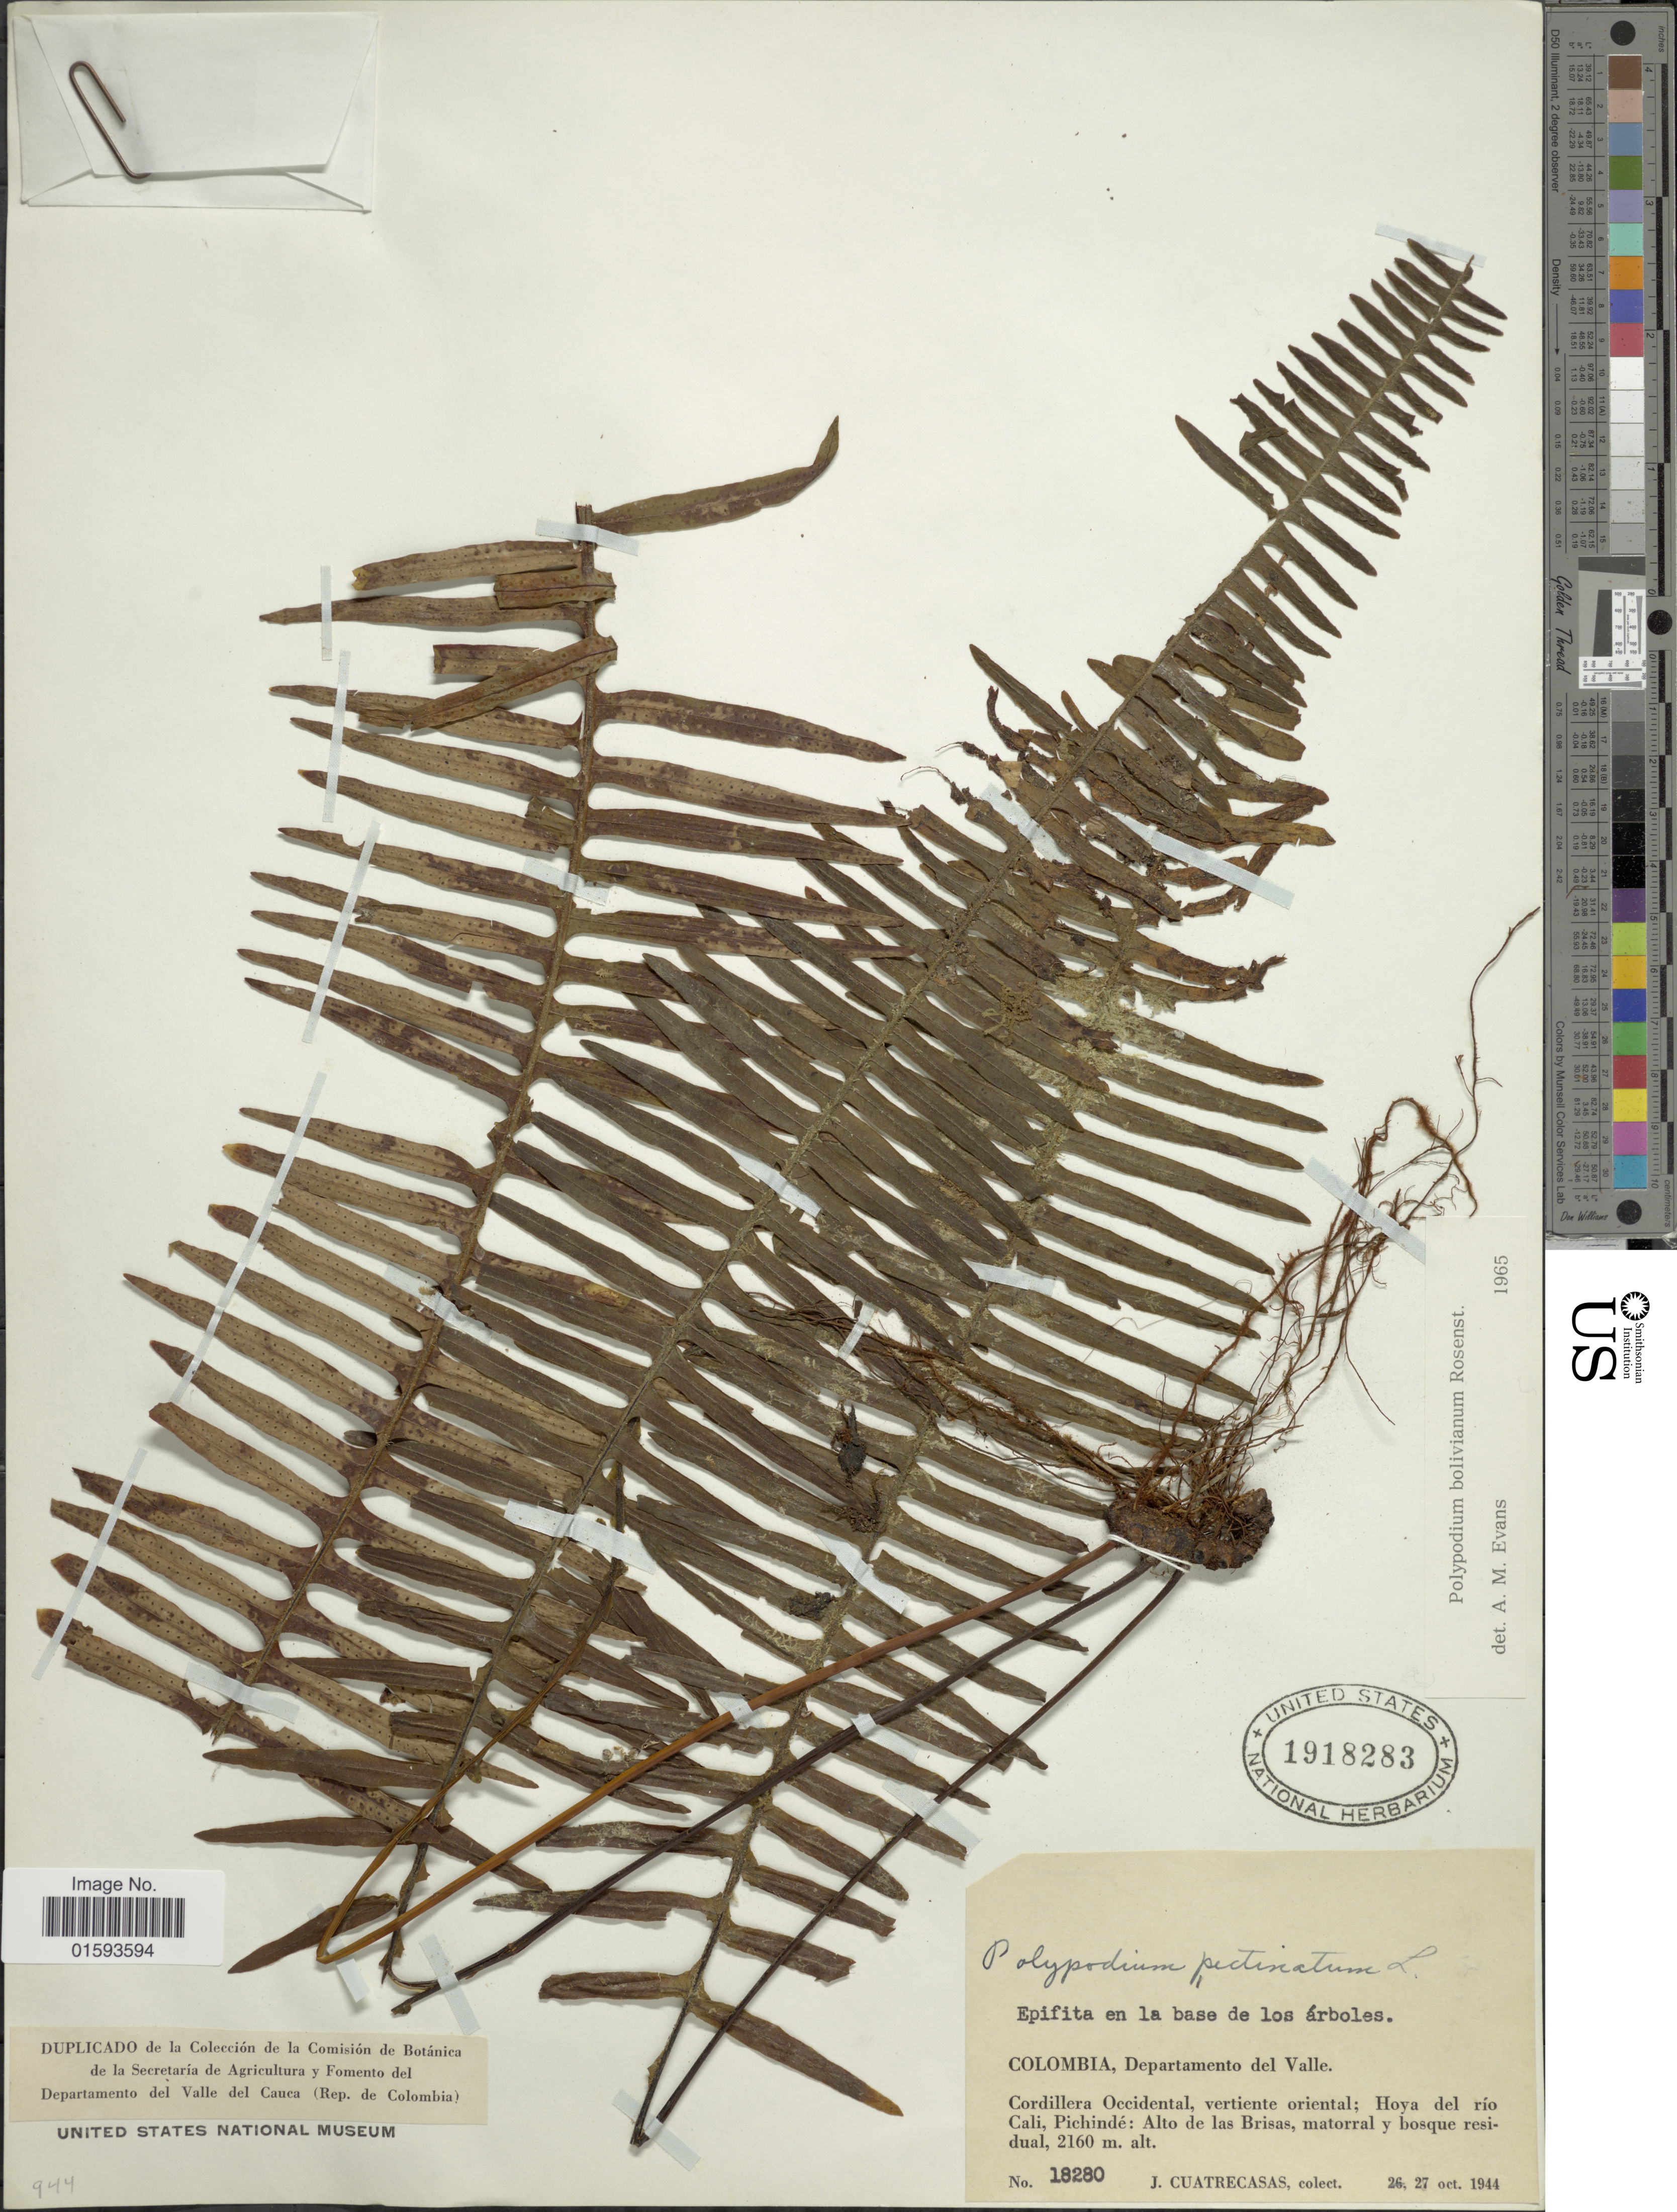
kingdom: Plantae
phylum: Tracheophyta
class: Polypodiopsida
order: Polypodiales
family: Polypodiaceae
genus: Pecluma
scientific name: Pecluma divaricata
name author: (E. Fourn.) Mickel & Beitel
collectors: J. Cuatrecasas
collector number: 18280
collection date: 1944-10-26/1944-10-27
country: Colombia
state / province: Valle del Cauca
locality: Cordillera Occidental, vertiente oriental; Hoya del rio Cali, Pichinde: Alto de la Brisas, matorral y bosque residual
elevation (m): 2160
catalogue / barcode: US 1918283